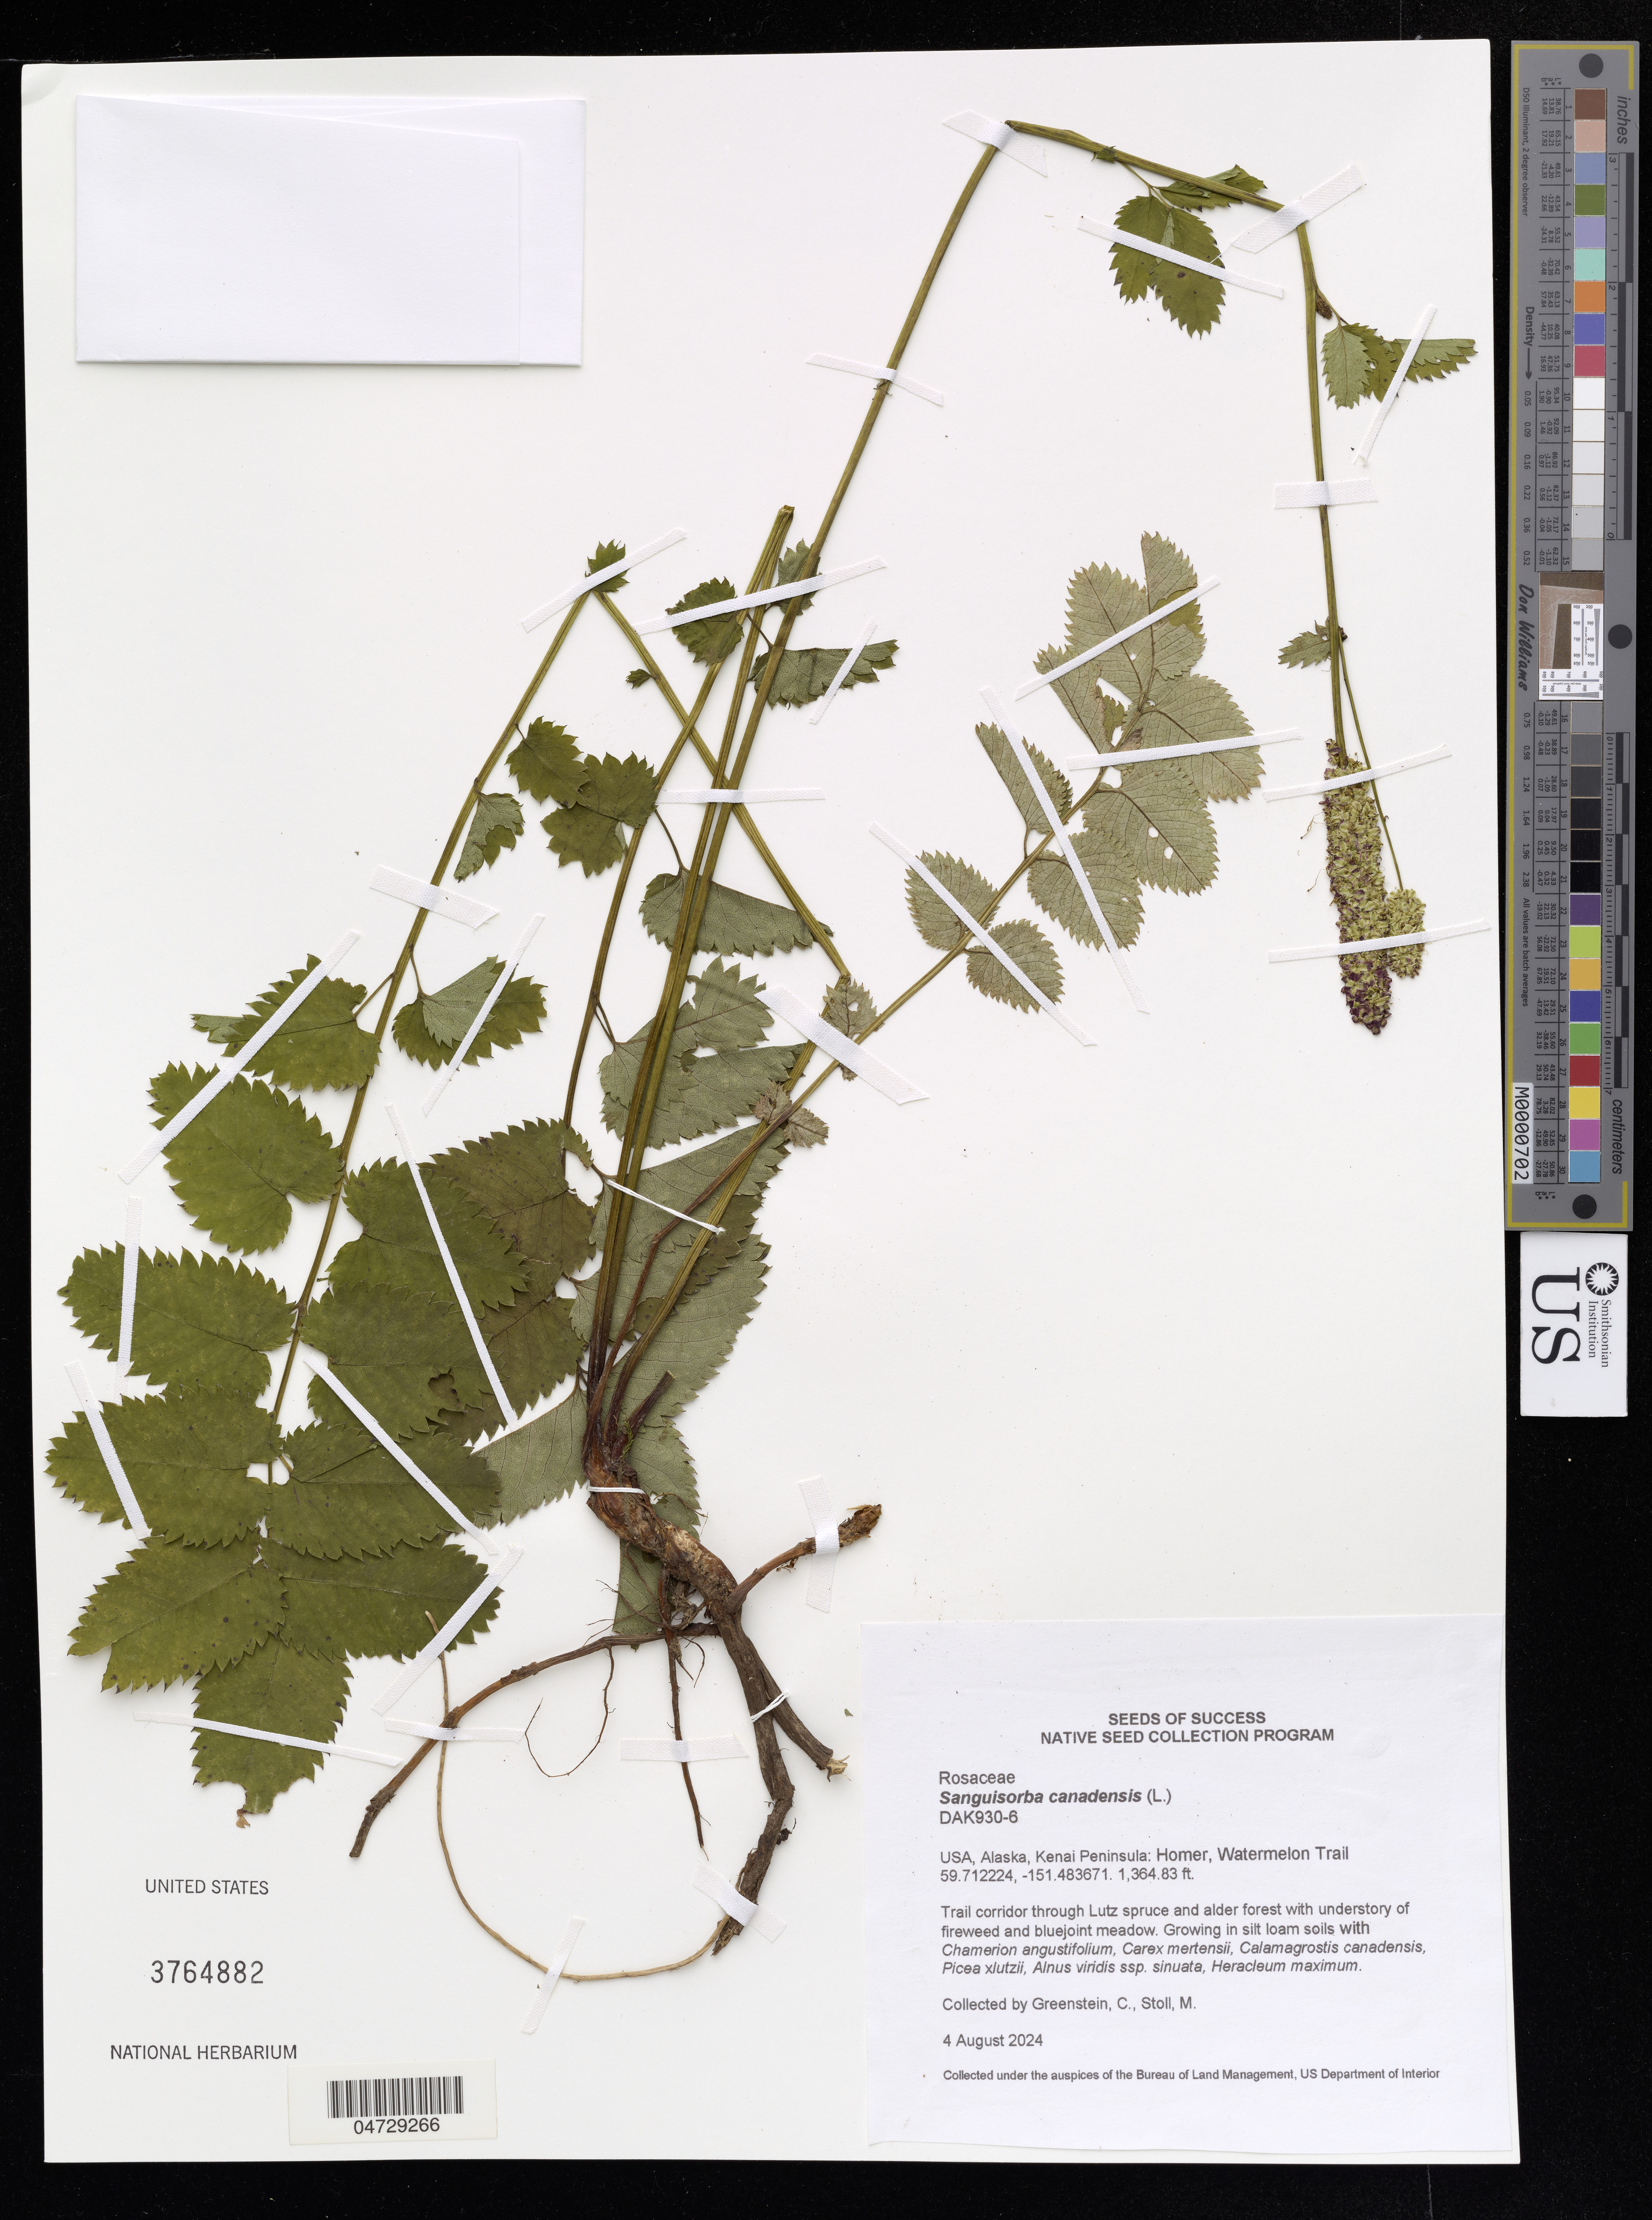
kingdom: Plantae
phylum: Tracheophyta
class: Magnoliopsida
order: Rosales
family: Rosaceae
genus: Sanguisorba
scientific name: Sanguisorba canadensis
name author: L.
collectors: C. Greenstein & M. Stoll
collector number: DAK930-6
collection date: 2024-08-04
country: United States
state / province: Alaska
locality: Kenai Peninsula: Homer, Watermelon Trail.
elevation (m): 416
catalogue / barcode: US 3764882